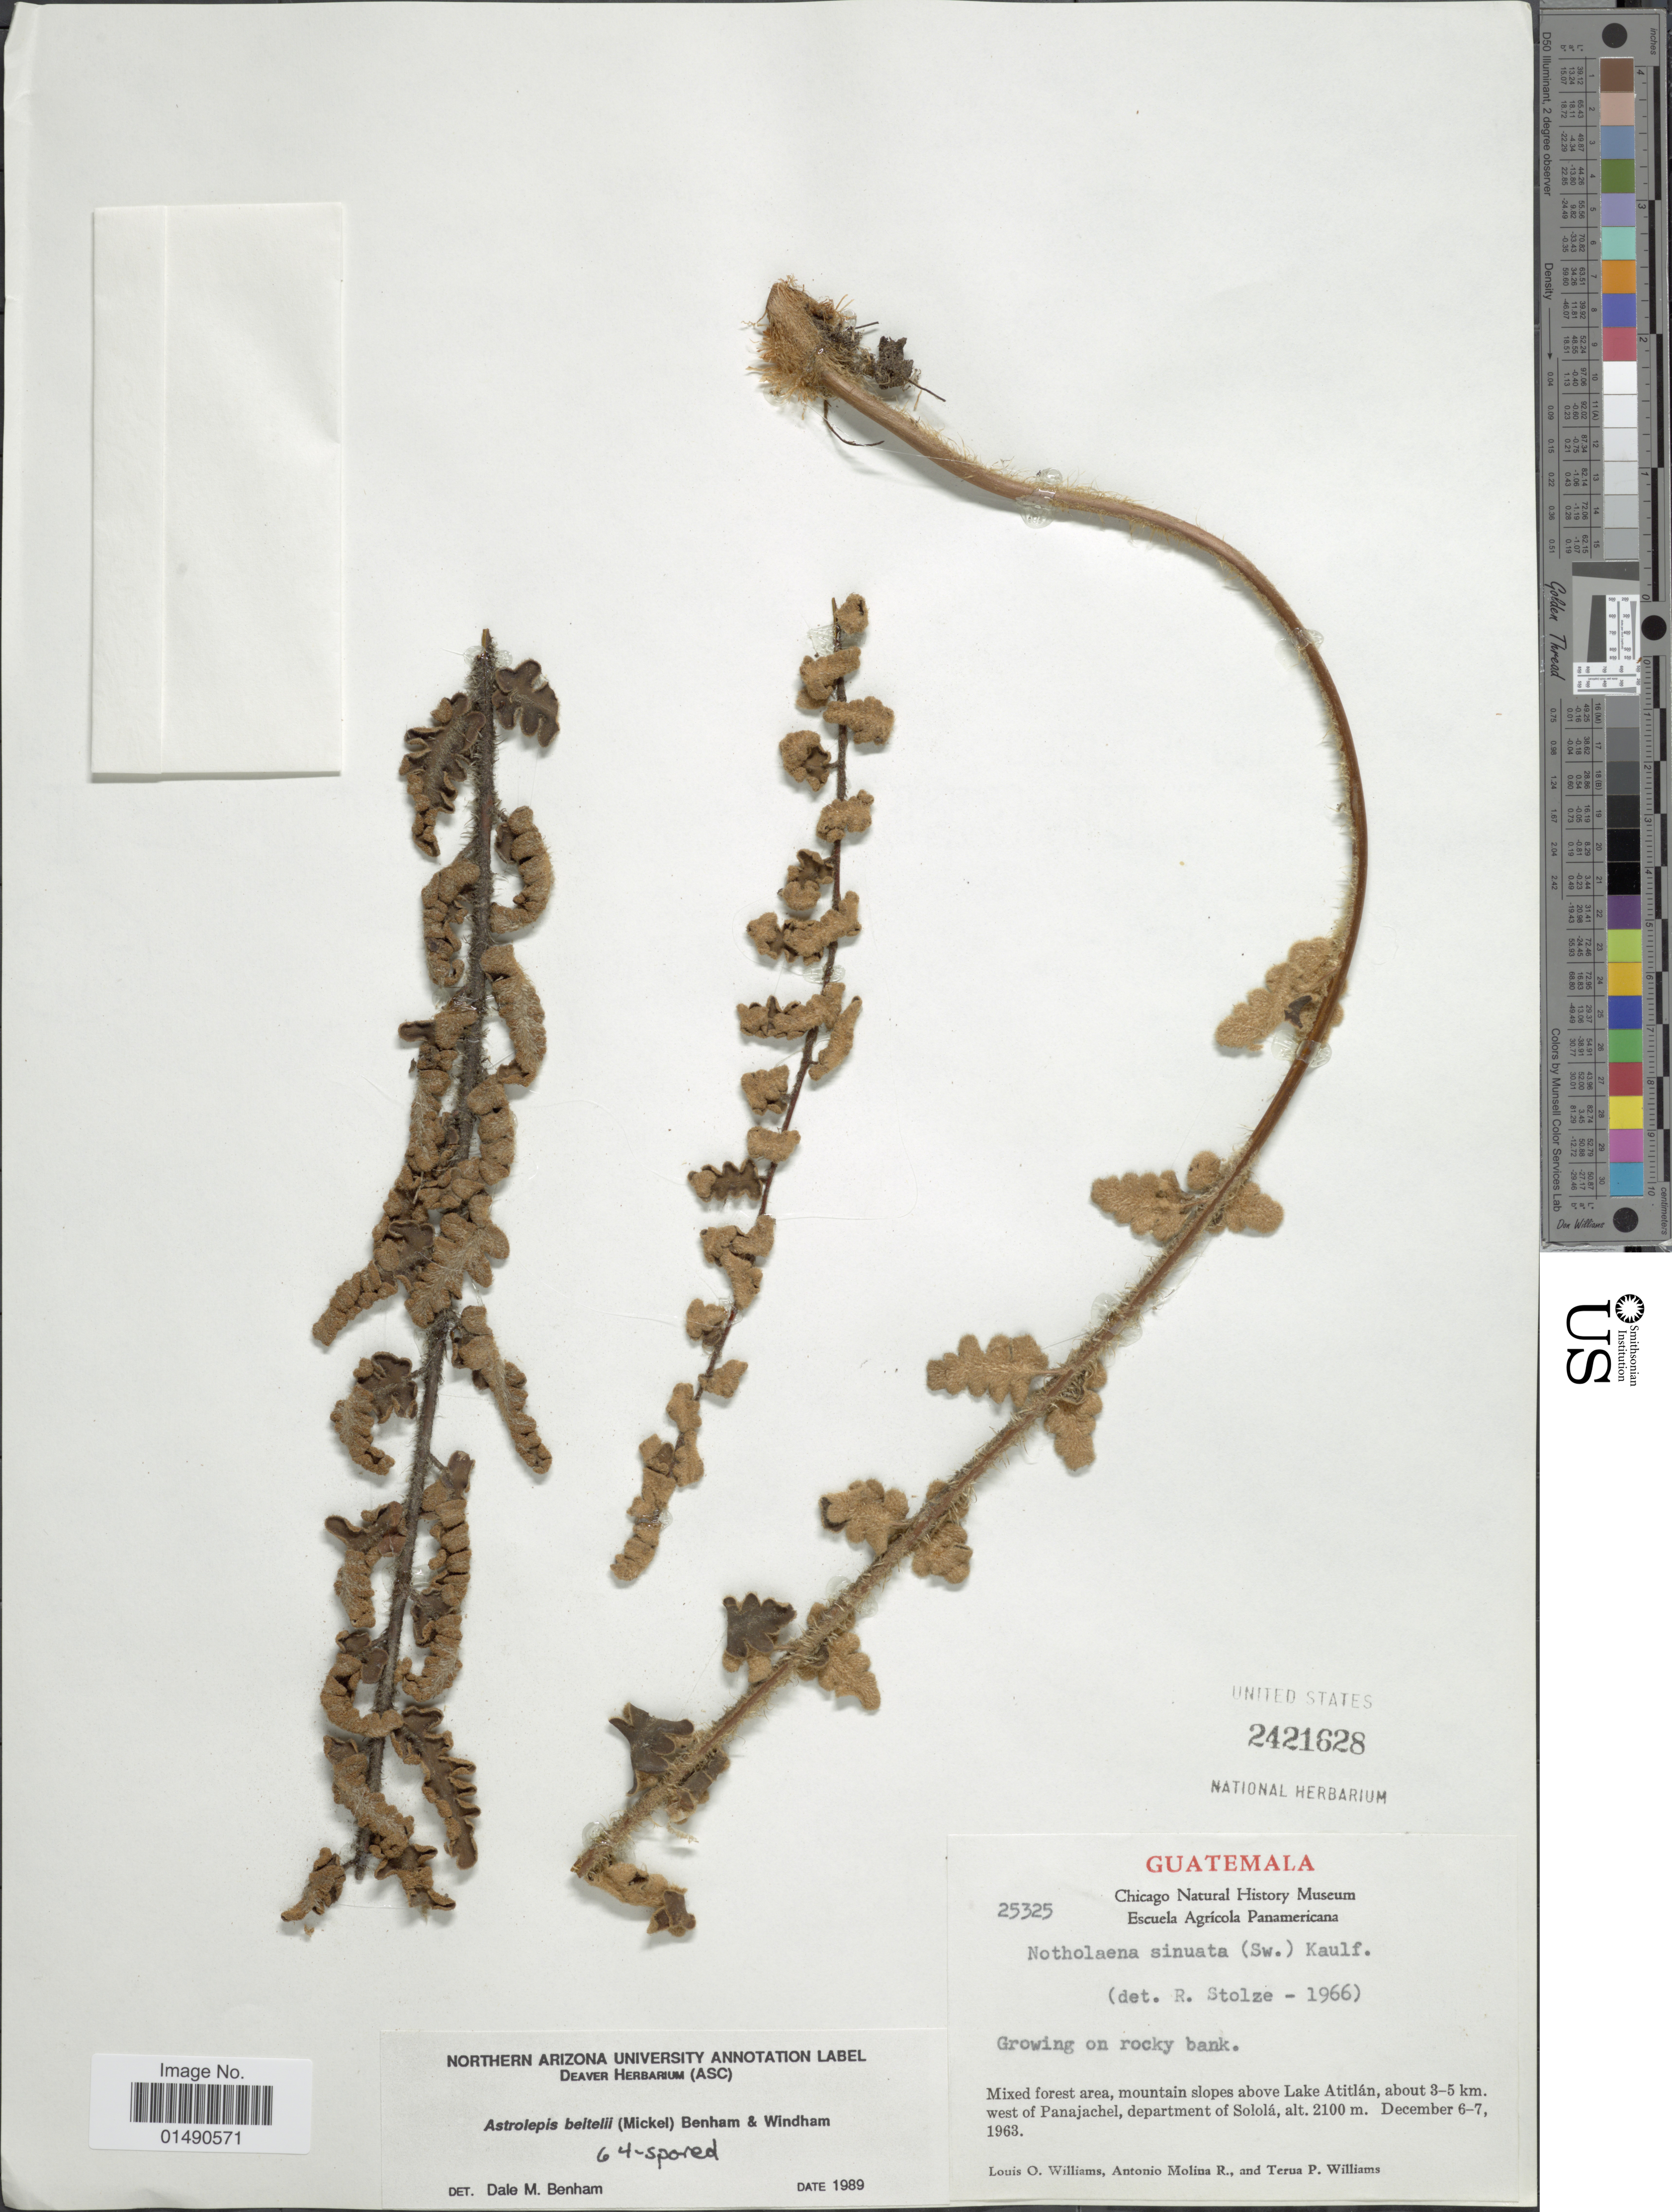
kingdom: Plantae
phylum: Tracheophyta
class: Polypodiopsida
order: Polypodiales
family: Pteridaceae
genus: Astrolepis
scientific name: Astrolepis laevis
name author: (Mart. & Ikonn.-Gal.) Mickel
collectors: L. O. Williams, A. Molina R. & T. P. Williams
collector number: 25325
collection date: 1963-12-06/1963-12-07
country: Guatemala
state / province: Sololá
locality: Mixed forest area, mountain slopes above Lake Atitlan, about 3-5 km. west of Panajachel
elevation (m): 2100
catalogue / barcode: US 2421628